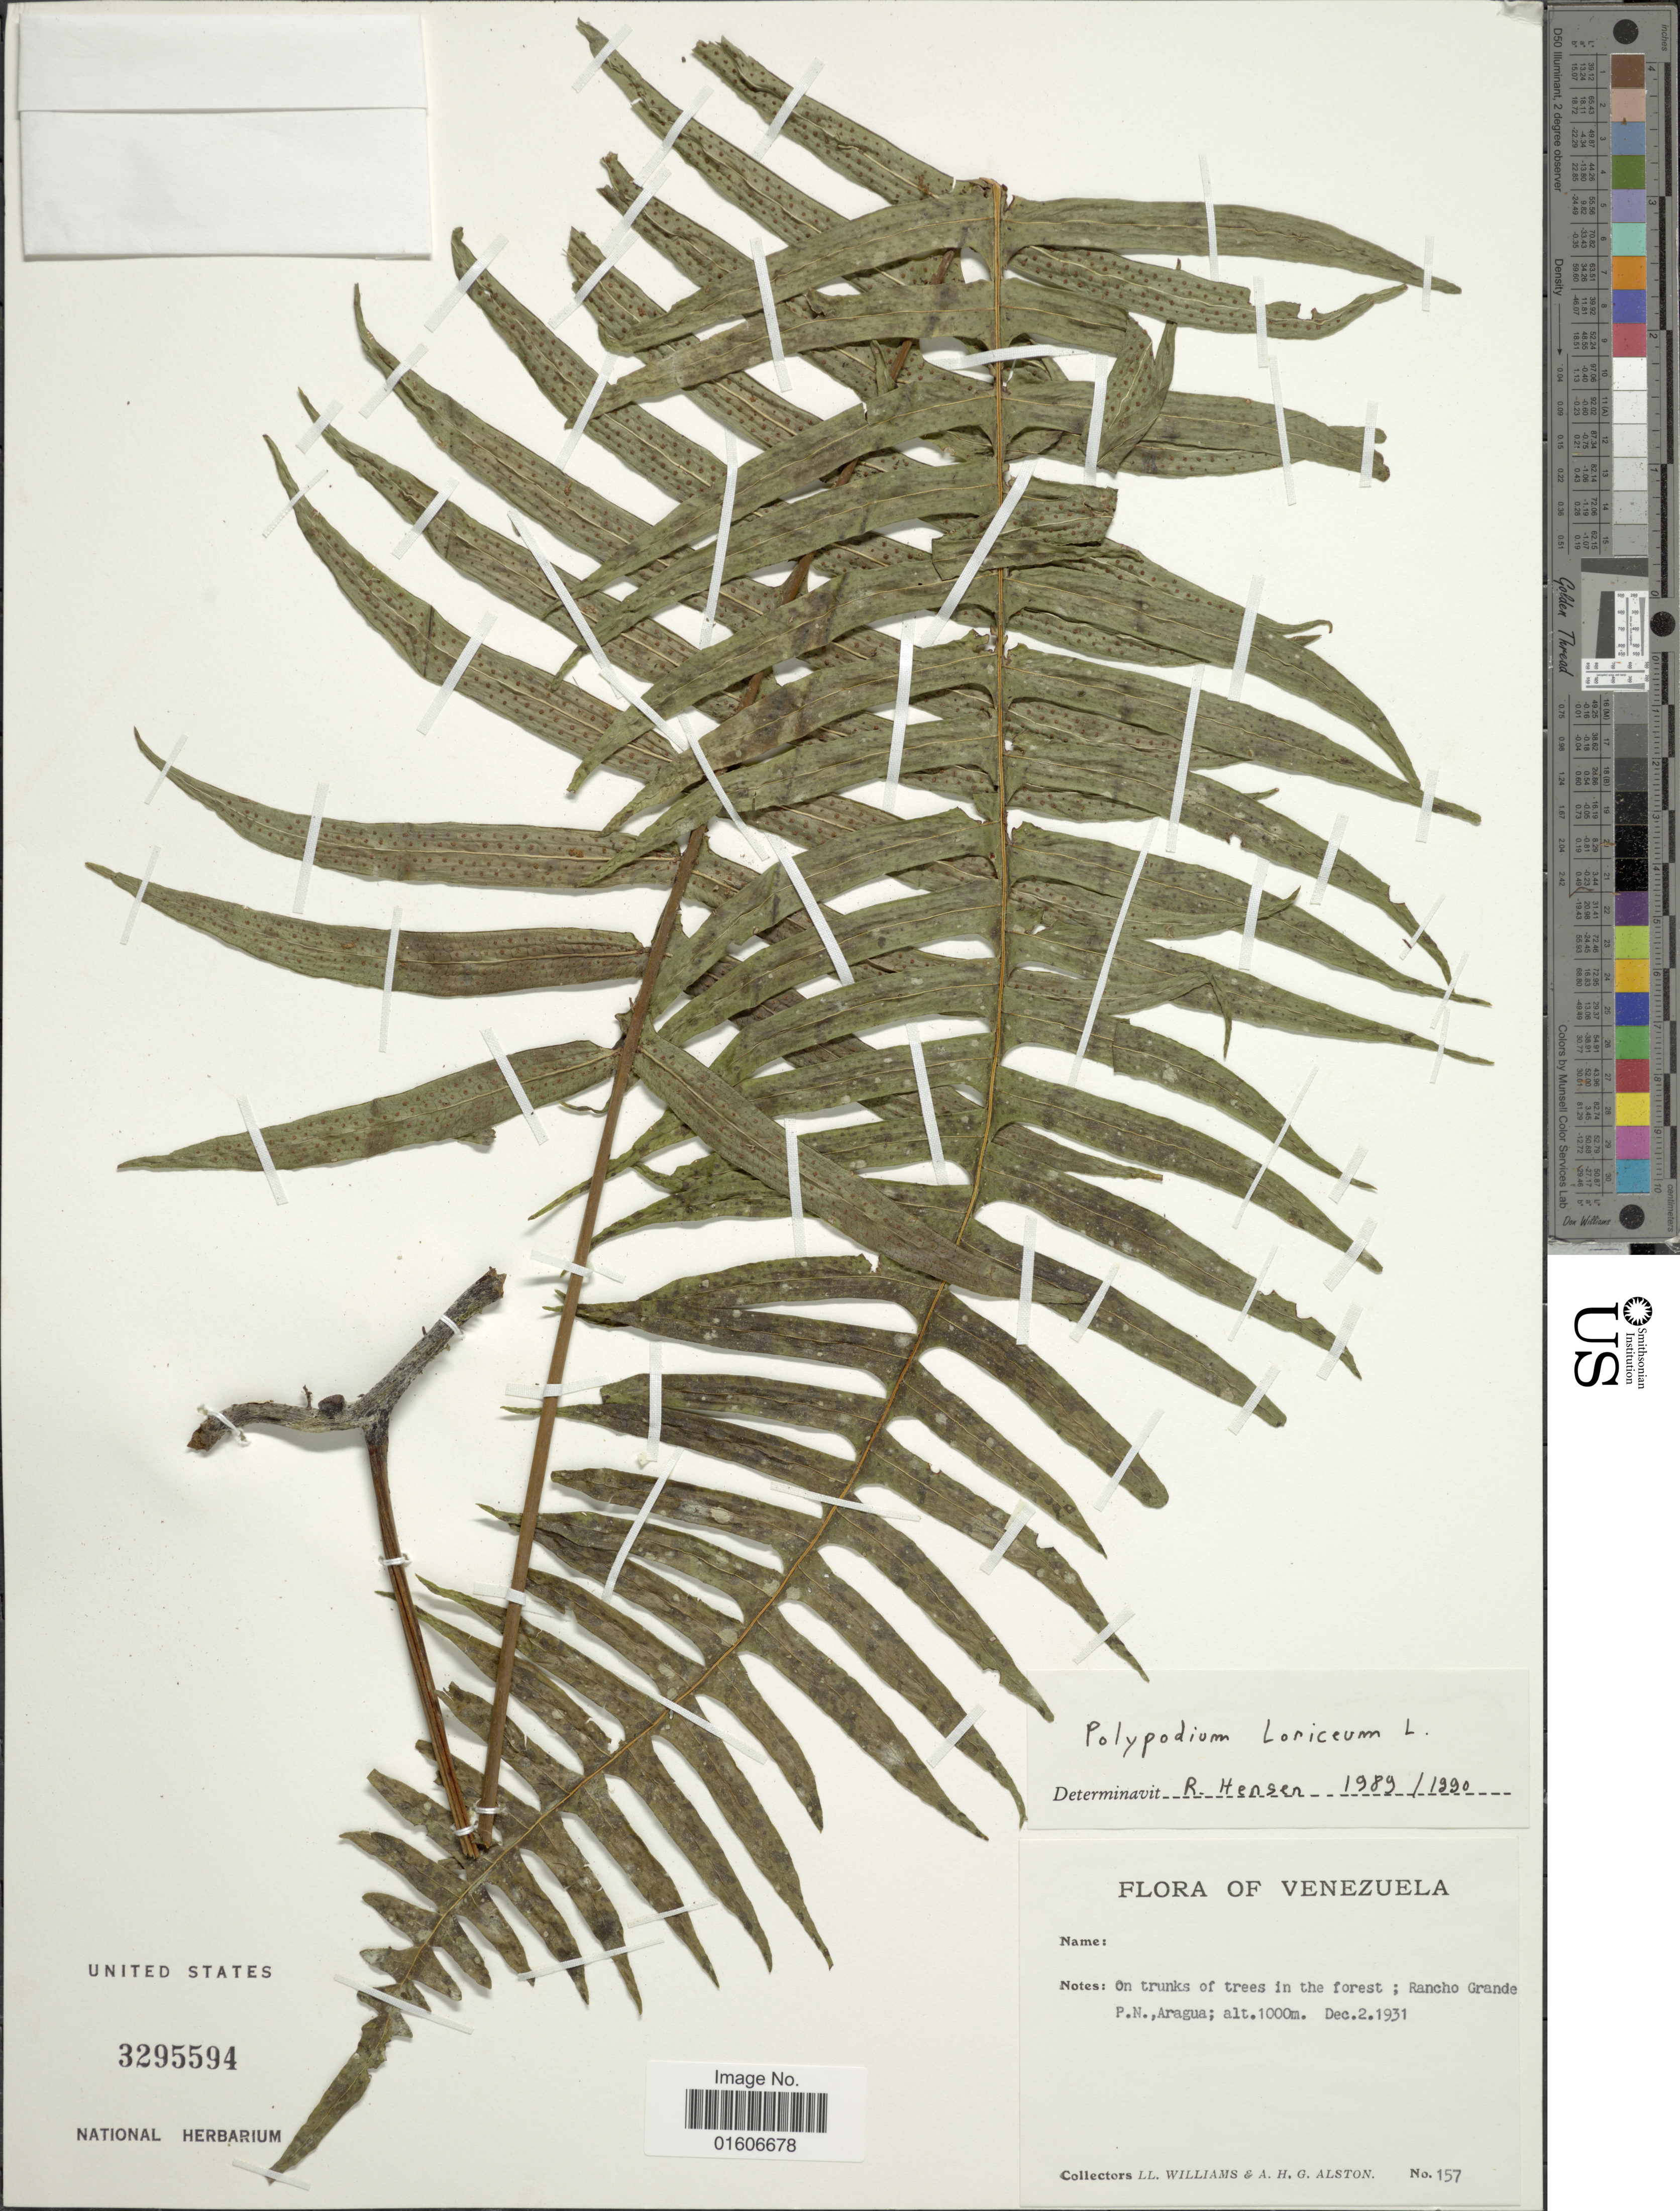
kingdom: Plantae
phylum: Tracheophyta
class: Polypodiopsida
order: Polypodiales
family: Polypodiaceae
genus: Serpocaulon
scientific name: Serpocaulon loriceum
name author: (L.) A.R. Sm.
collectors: Ll. Williams & A. H. Alston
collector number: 157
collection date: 1931-12-02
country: Venezuela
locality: On trunks of trees in the forest; Rancho Grande P.N., Aragua.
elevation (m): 1000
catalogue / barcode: US 3295594